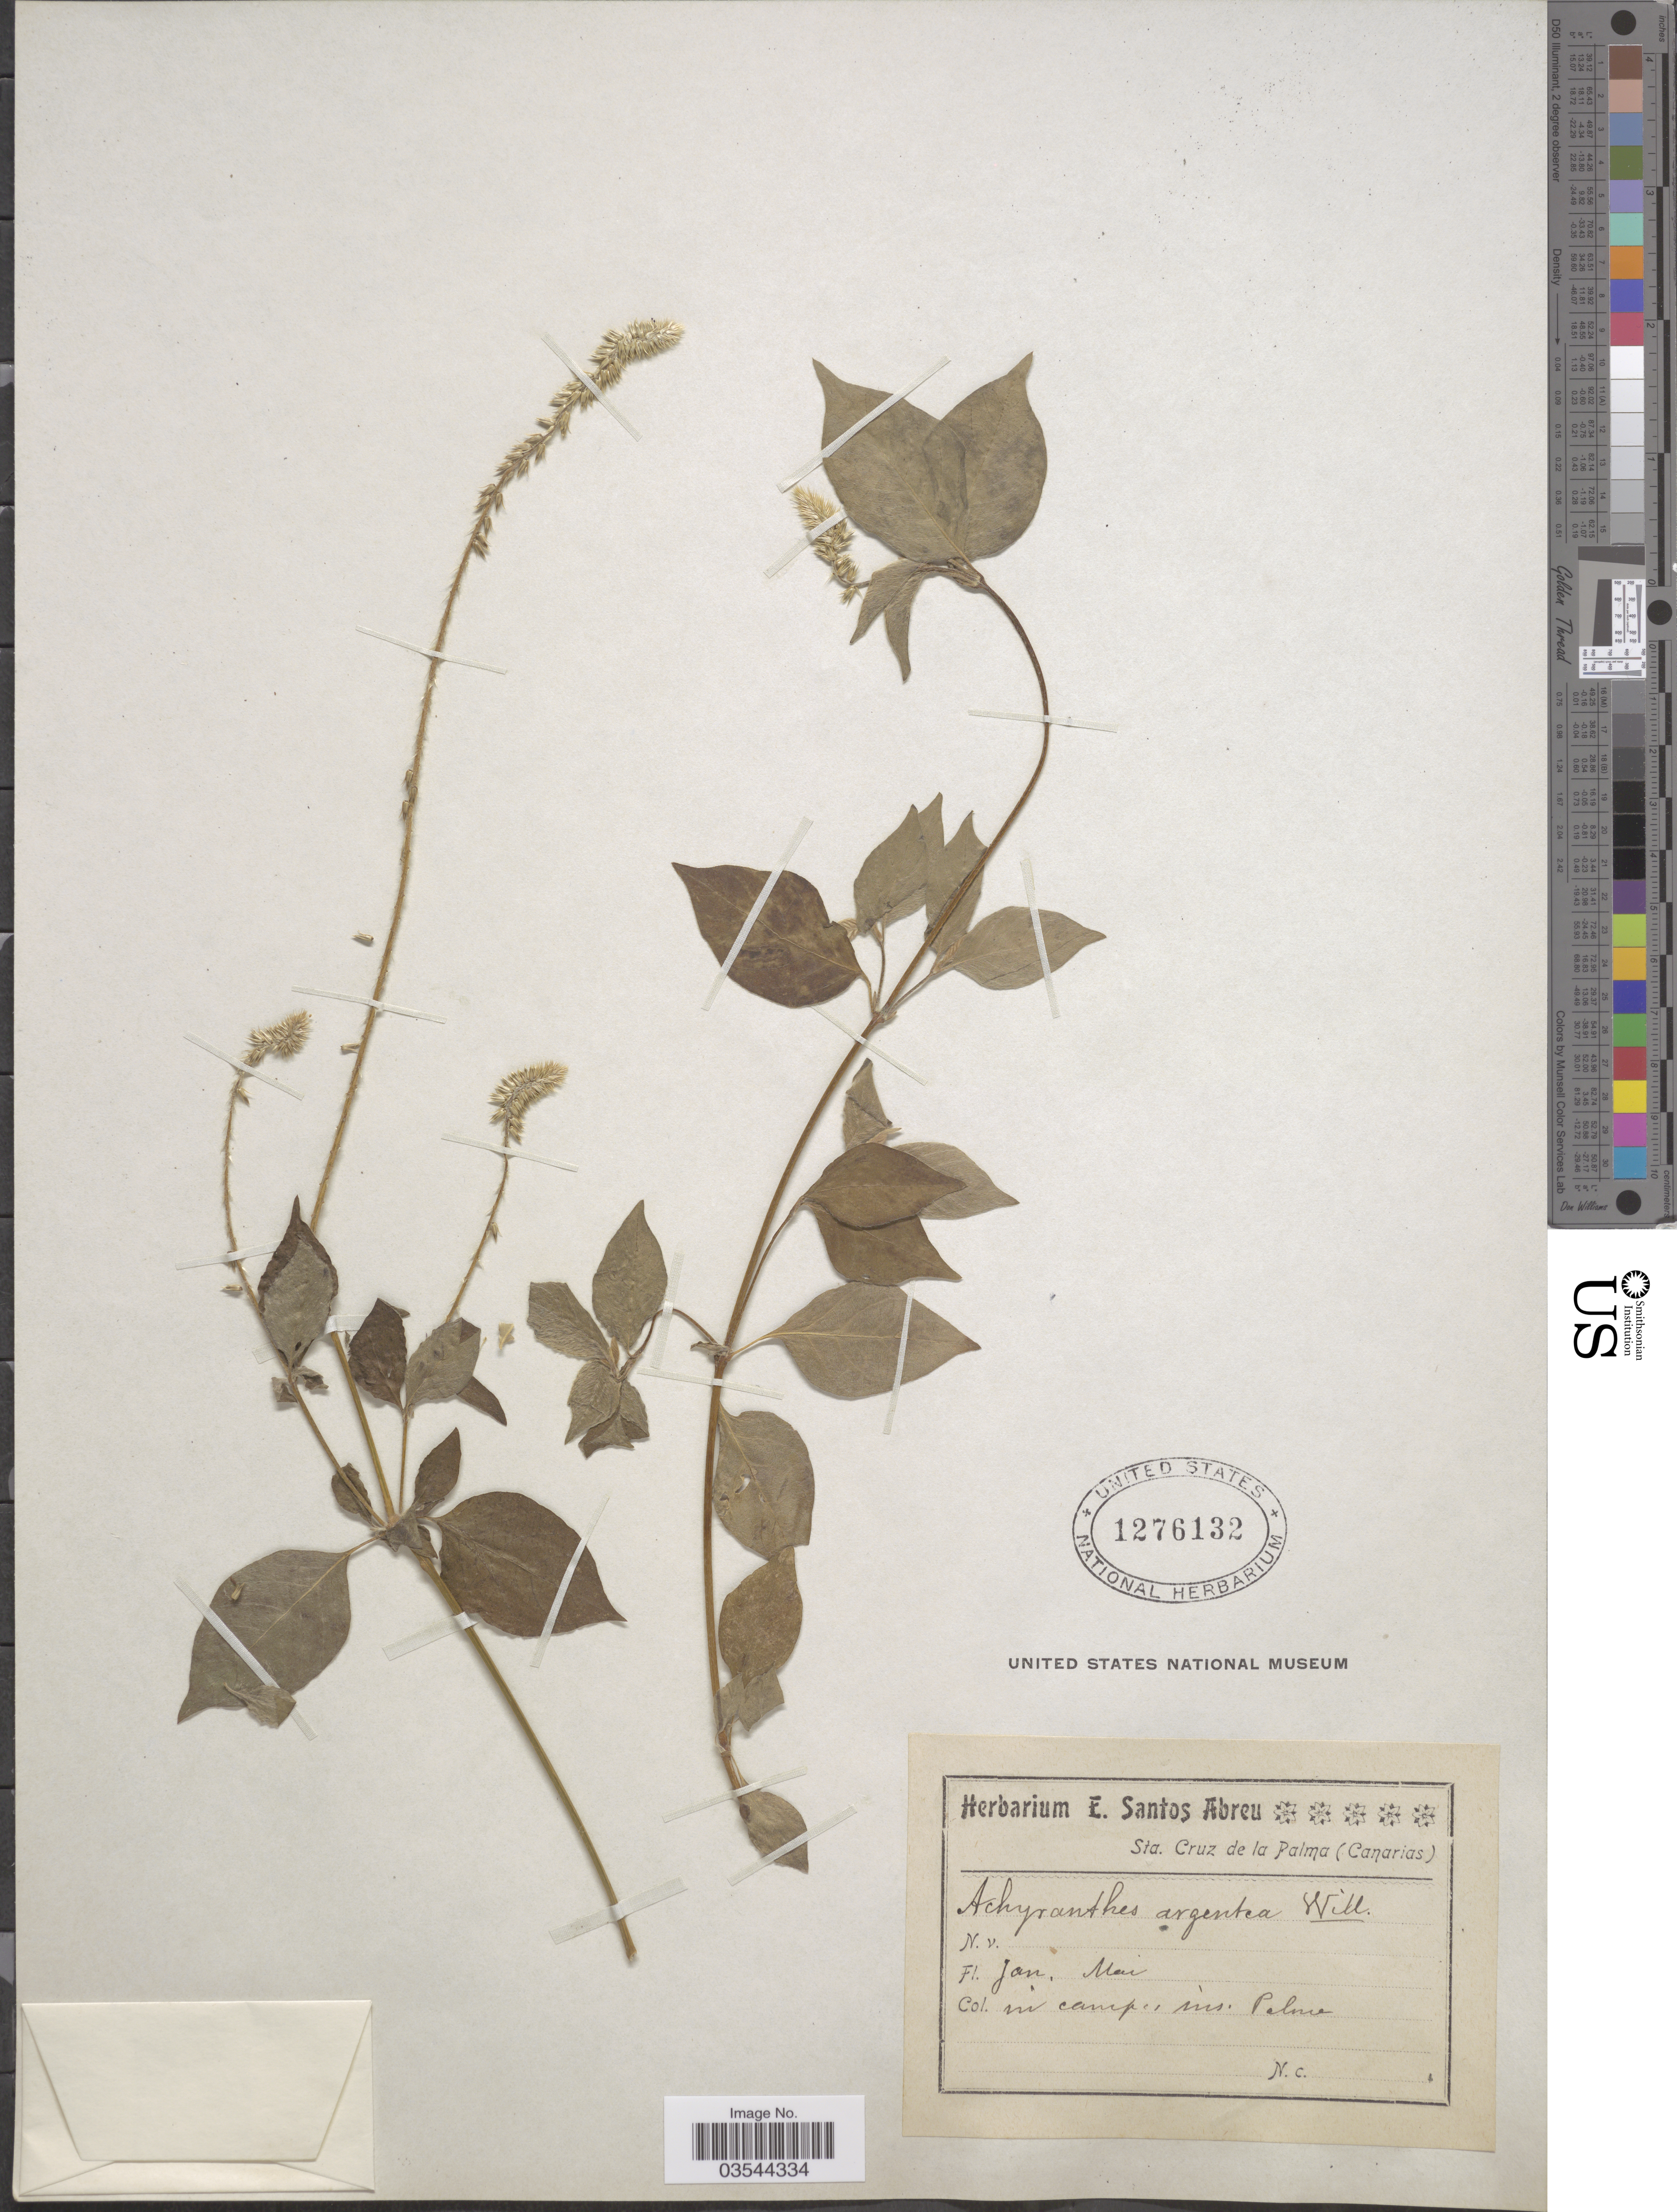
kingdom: Plantae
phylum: Tracheophyta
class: Magnoliopsida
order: Caryophyllales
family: Amaranthaceae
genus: Achyranthes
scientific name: Achyranthes aspera var. sicula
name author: L.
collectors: ex herb. S. Santos Abreu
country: Spain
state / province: Canarias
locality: Sta. Cruz de la Palma. In camp ins. Palma.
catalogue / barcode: US 1276132